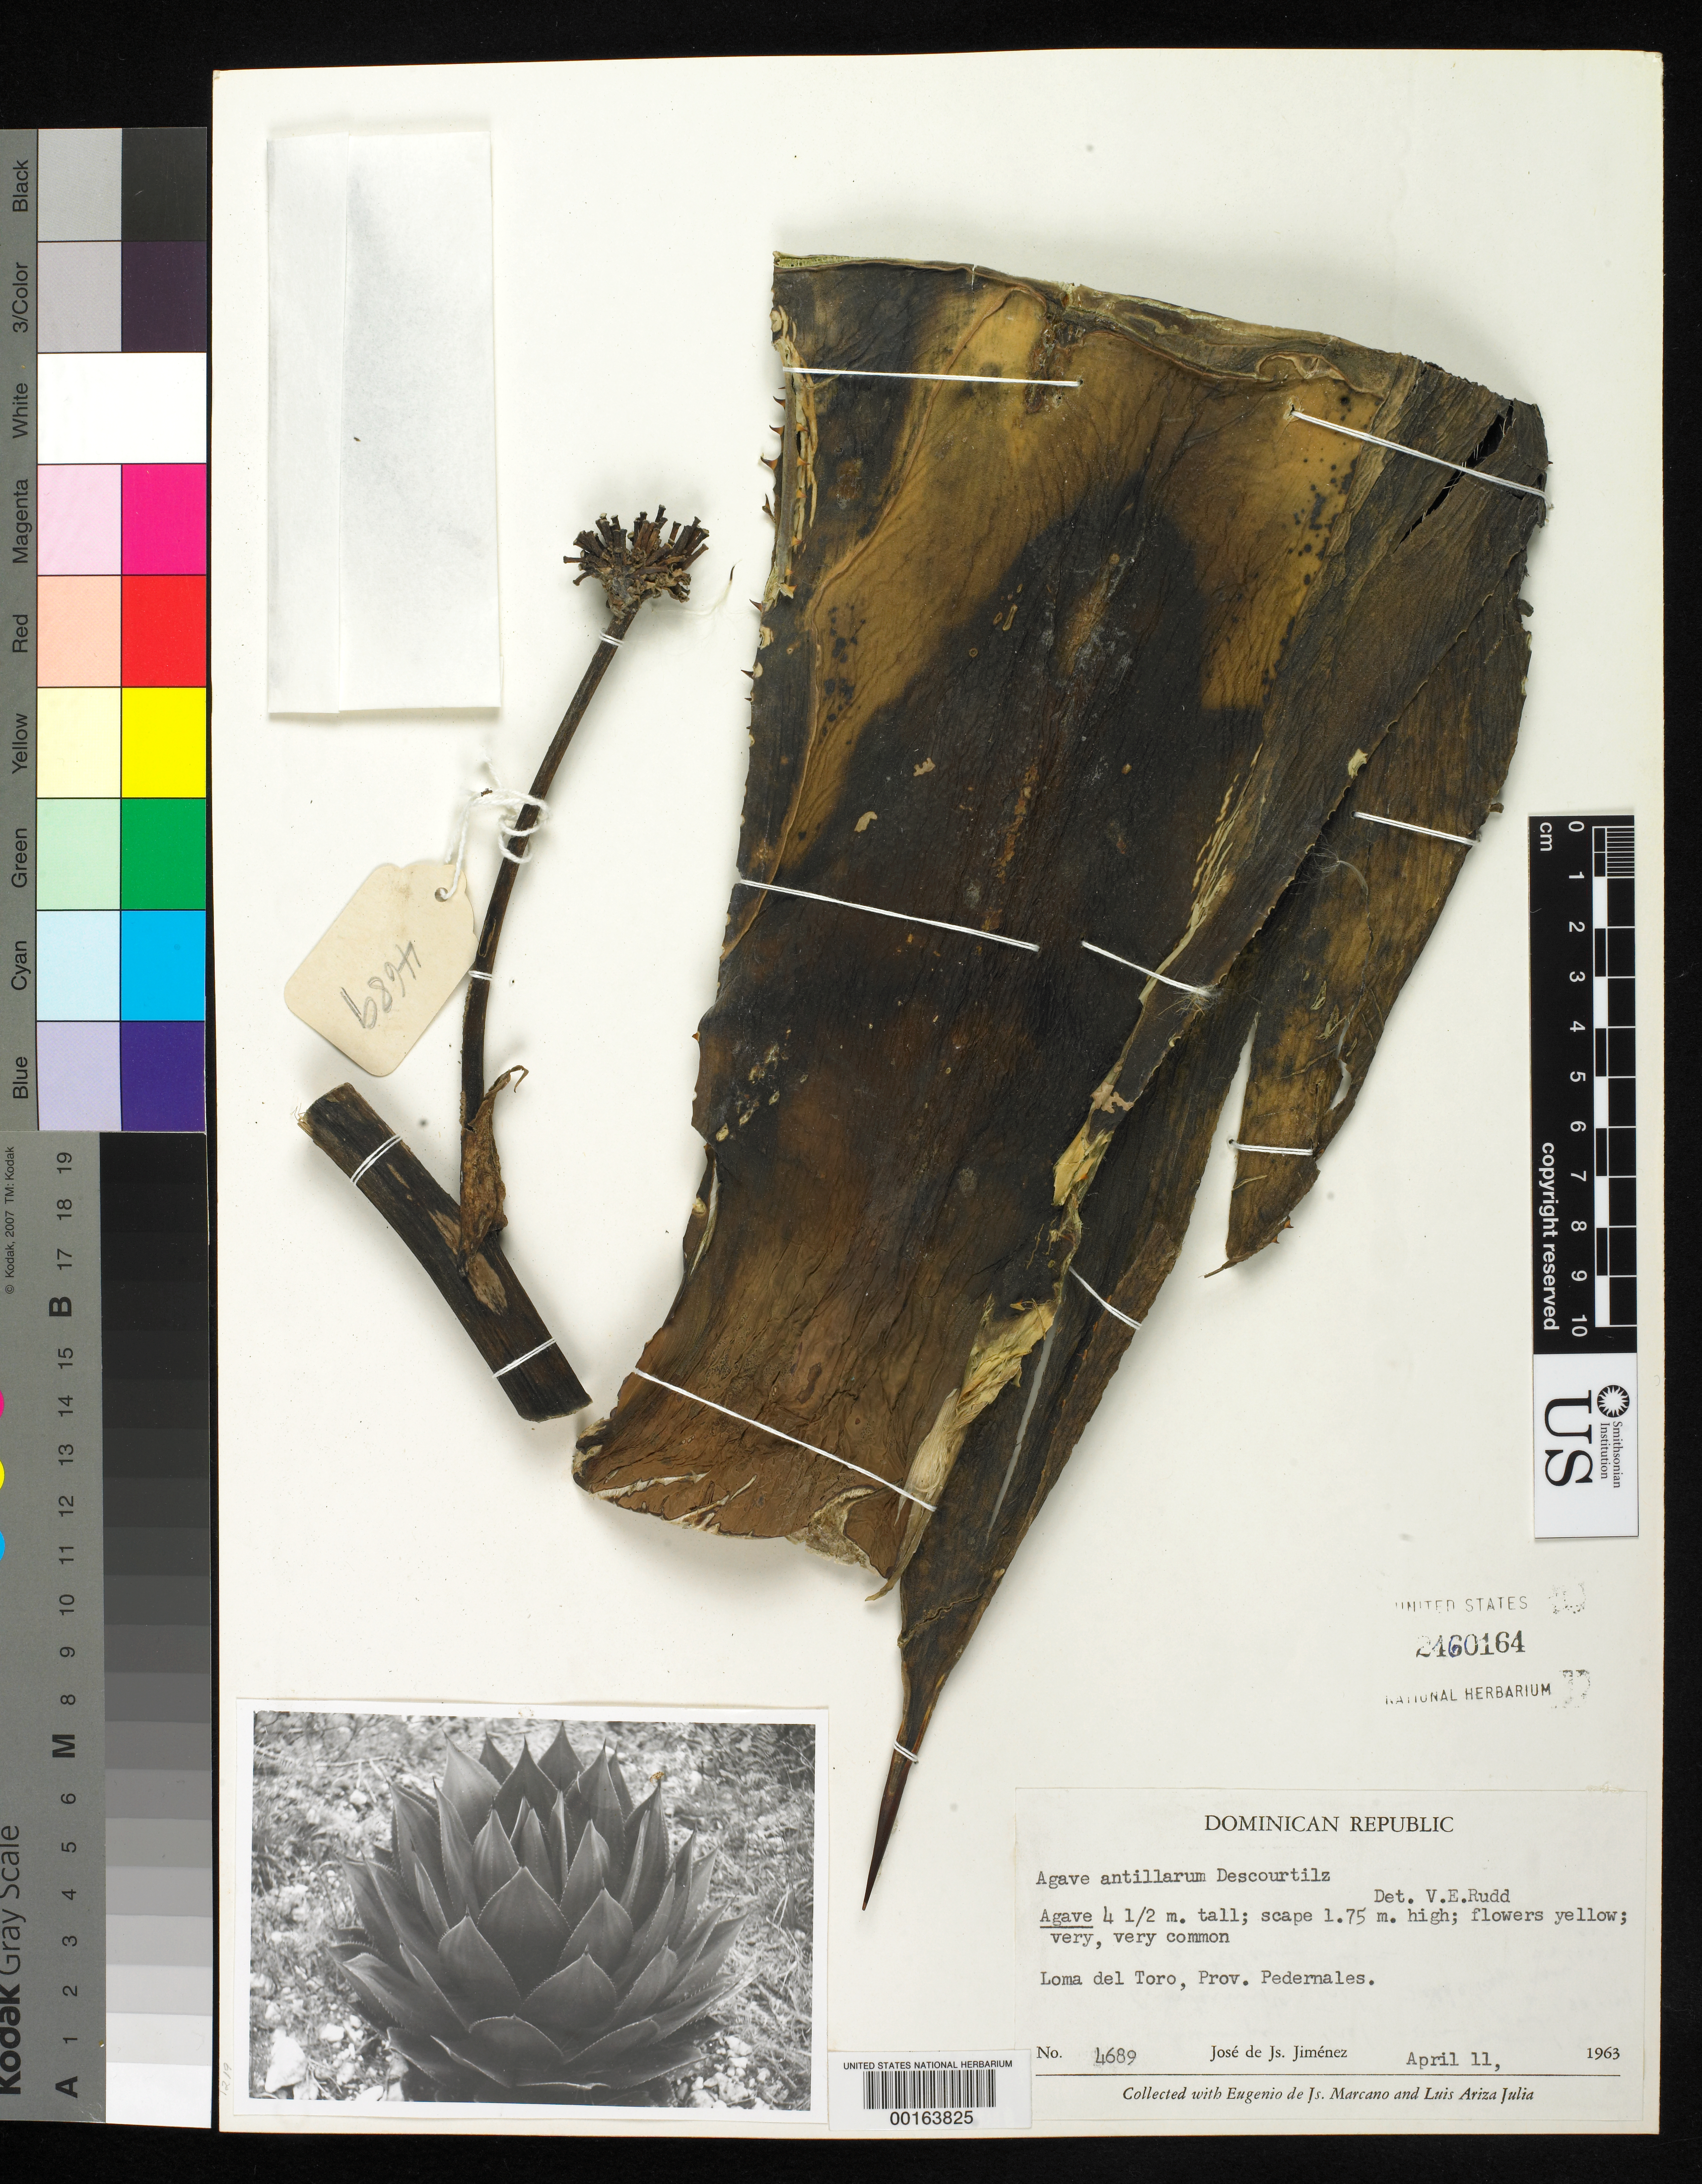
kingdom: Plantae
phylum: Tracheophyta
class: Liliopsida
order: Asparagales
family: Asparagaceae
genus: Agave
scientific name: Agave antillarum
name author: Descourt.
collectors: J. J. Jiménez Almonte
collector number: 4689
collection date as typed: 11 Apr 1963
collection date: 1963-04-11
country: Dominican Republic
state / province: Pedernales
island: Hispaniola Island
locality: Loma del toro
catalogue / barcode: US 2460164